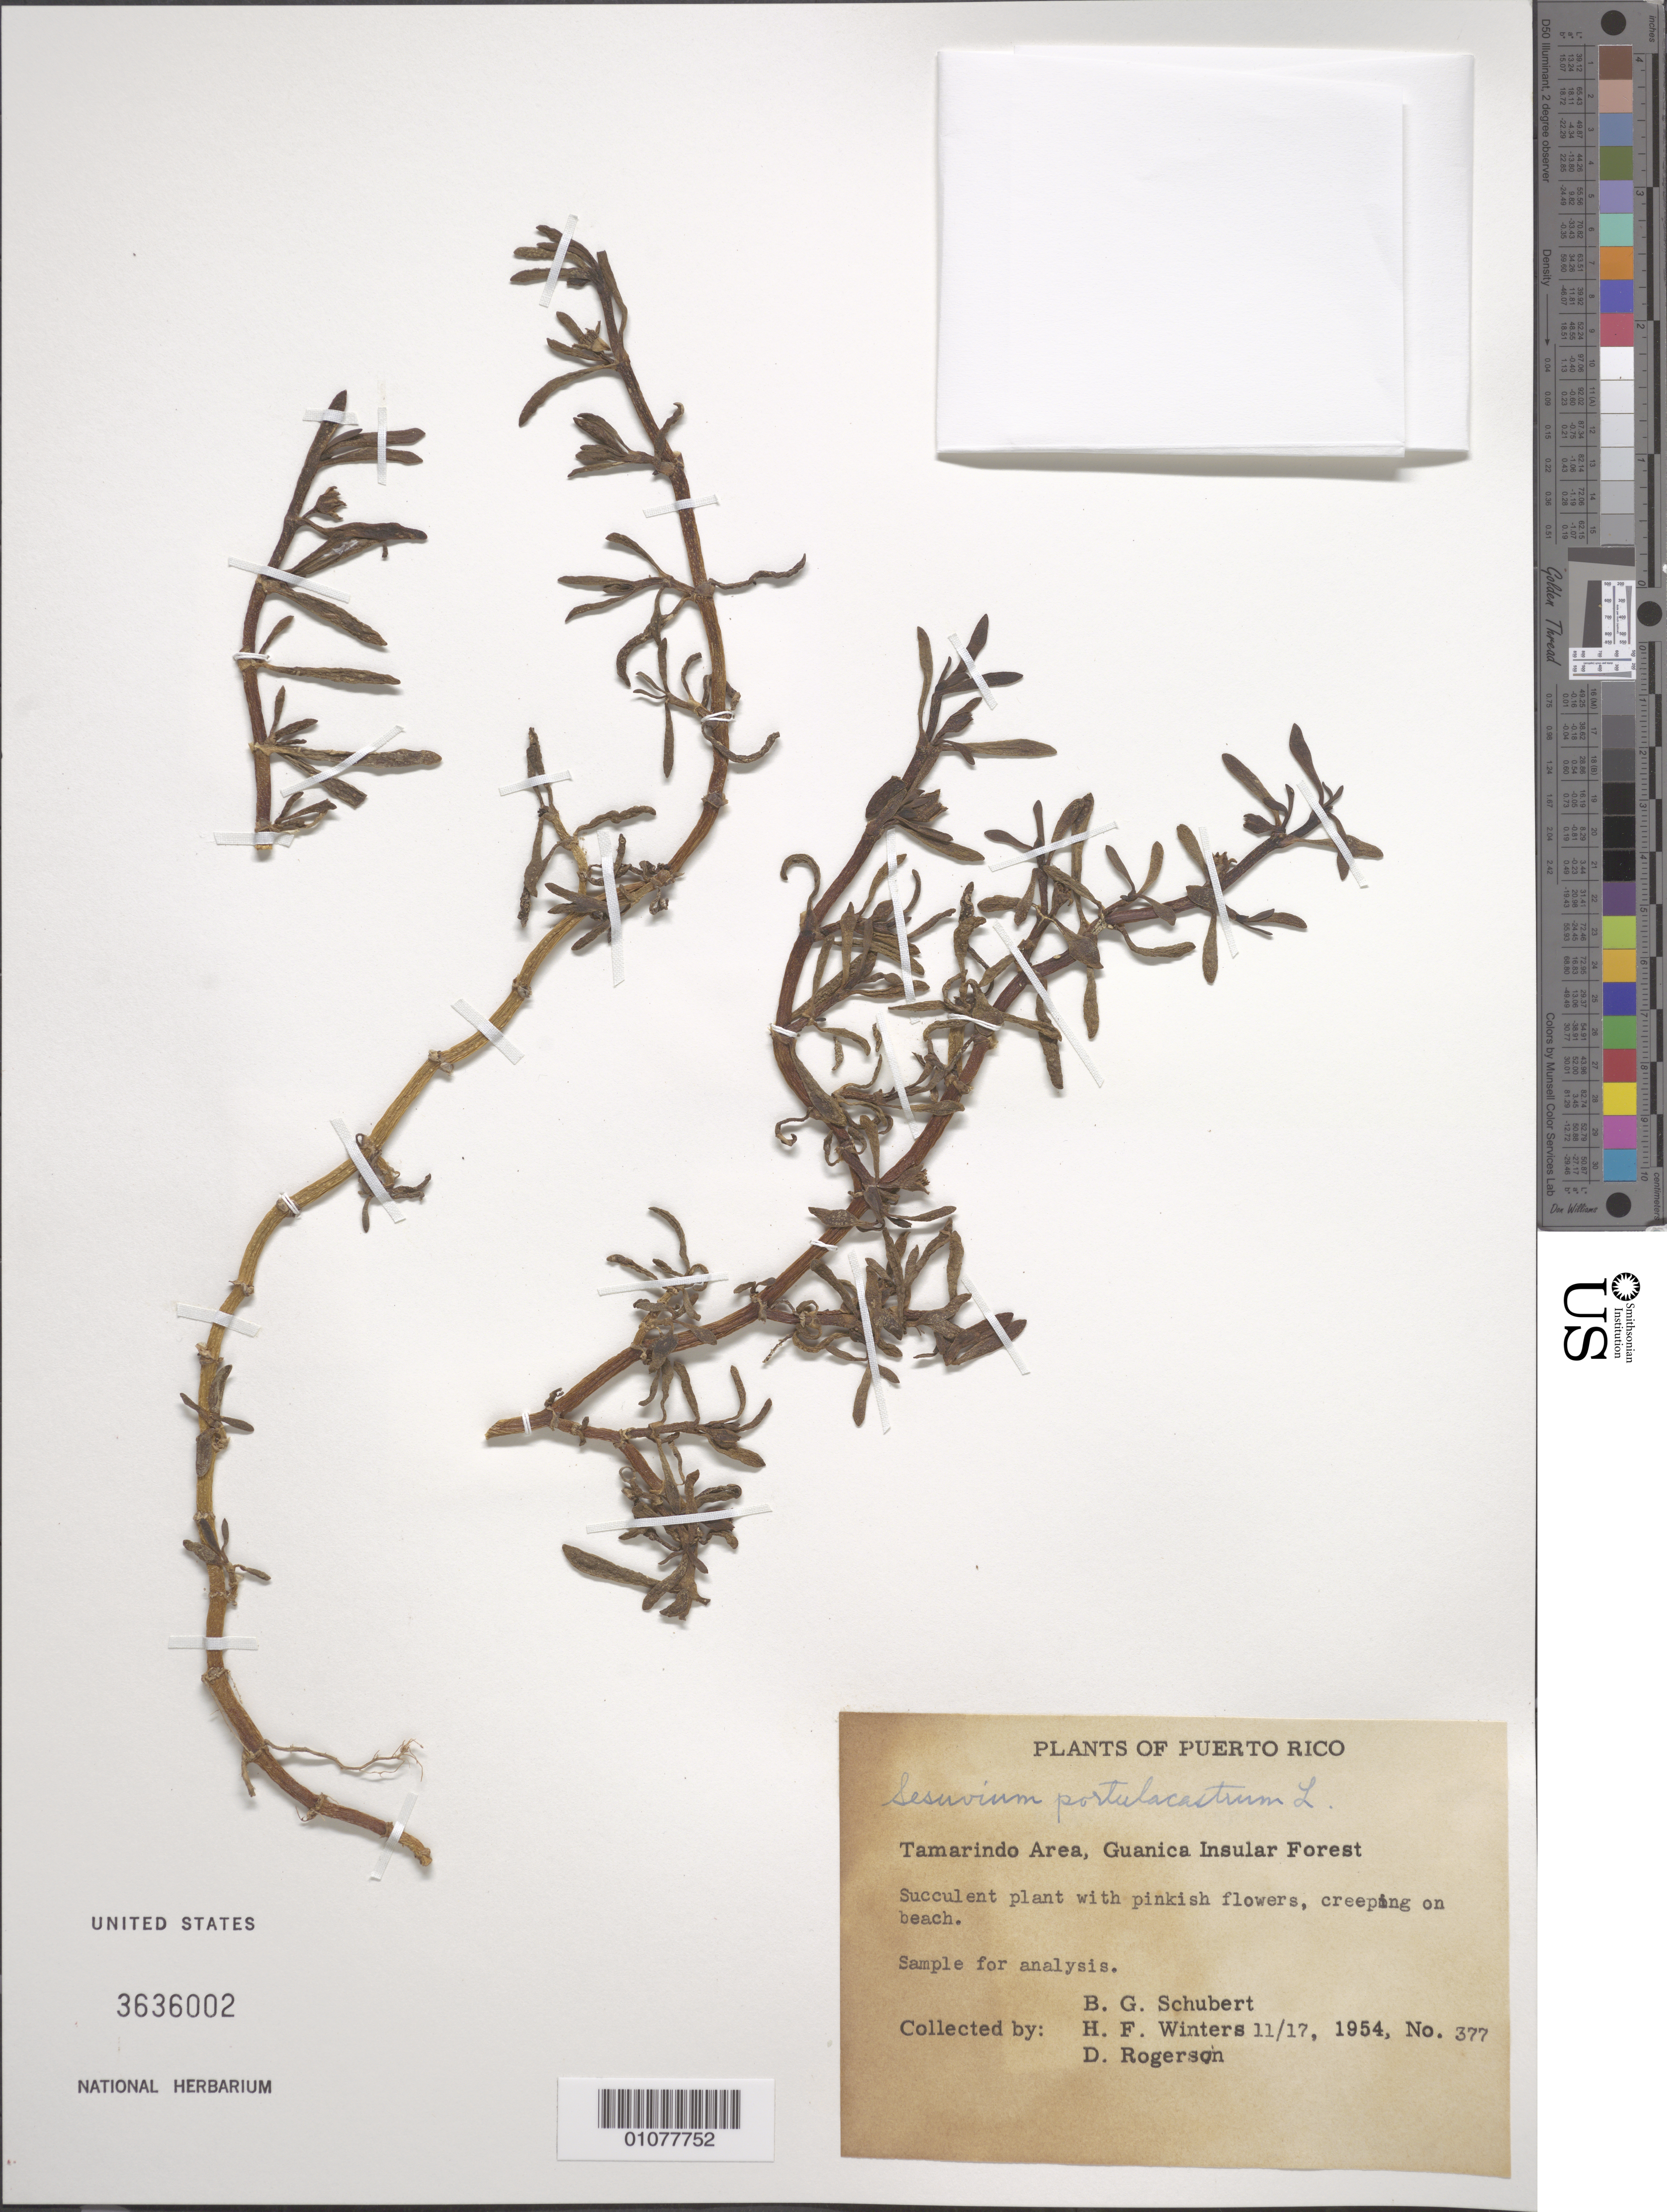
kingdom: Plantae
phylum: Tracheophyta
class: Magnoliopsida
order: Caryophyllales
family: Aizoaceae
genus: Sesuvium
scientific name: Sesuvium portulacastrum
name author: (L.) L.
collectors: B. Schubert, H. Winters & D. Rogerson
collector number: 377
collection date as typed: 17 Nov 1954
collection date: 1954-11-17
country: Puerto Rico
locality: Tamarindo area, Guanica Insular Forest.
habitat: Creeping on beach.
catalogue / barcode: US 3636002